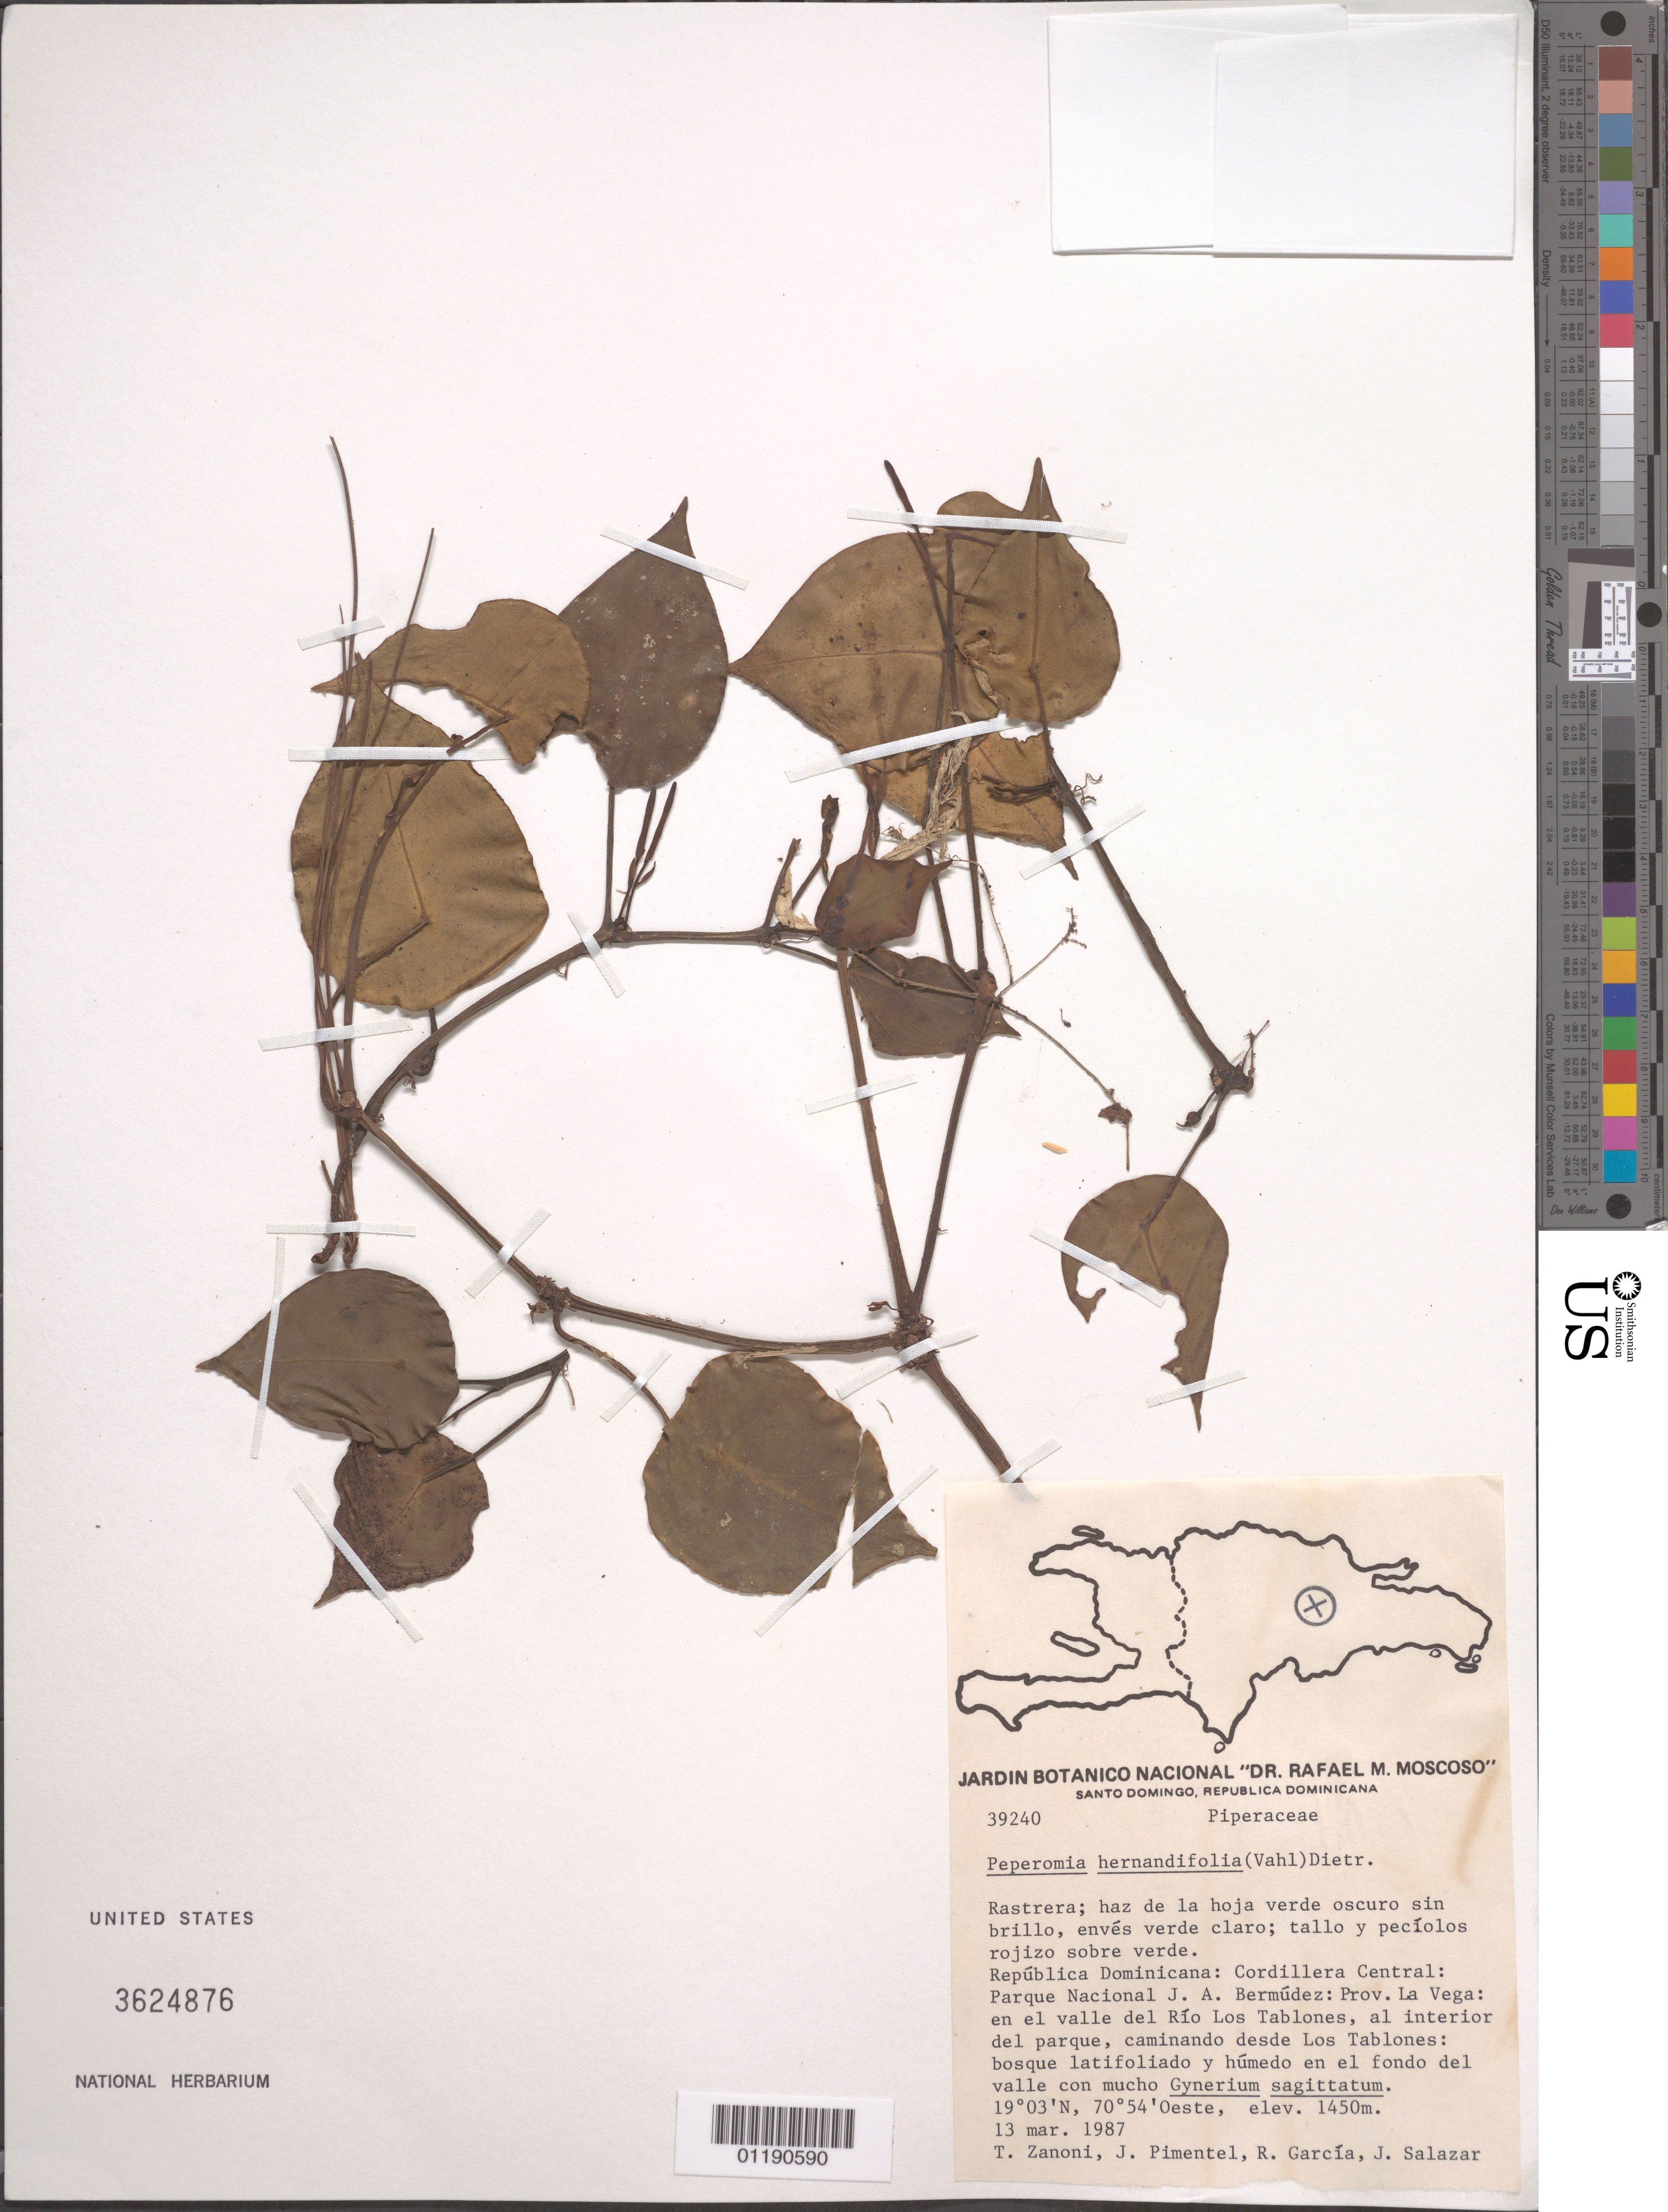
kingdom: Plantae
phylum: Tracheophyta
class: Magnoliopsida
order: Piperales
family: Piperaceae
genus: Peperomia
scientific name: Peperomia hernandiifolia var. filipes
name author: Trel.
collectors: T. A. Zanoni, J. Pimentel, R. García & J. Salazar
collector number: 39240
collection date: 1987-03-13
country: Dominican Republic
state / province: La Vega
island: Hispaniola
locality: J. A. Bermúdez National Park: in the valley of Los Tablones River, to the interior of the park, walking from Los Tablones.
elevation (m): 1450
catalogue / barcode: US 3624876